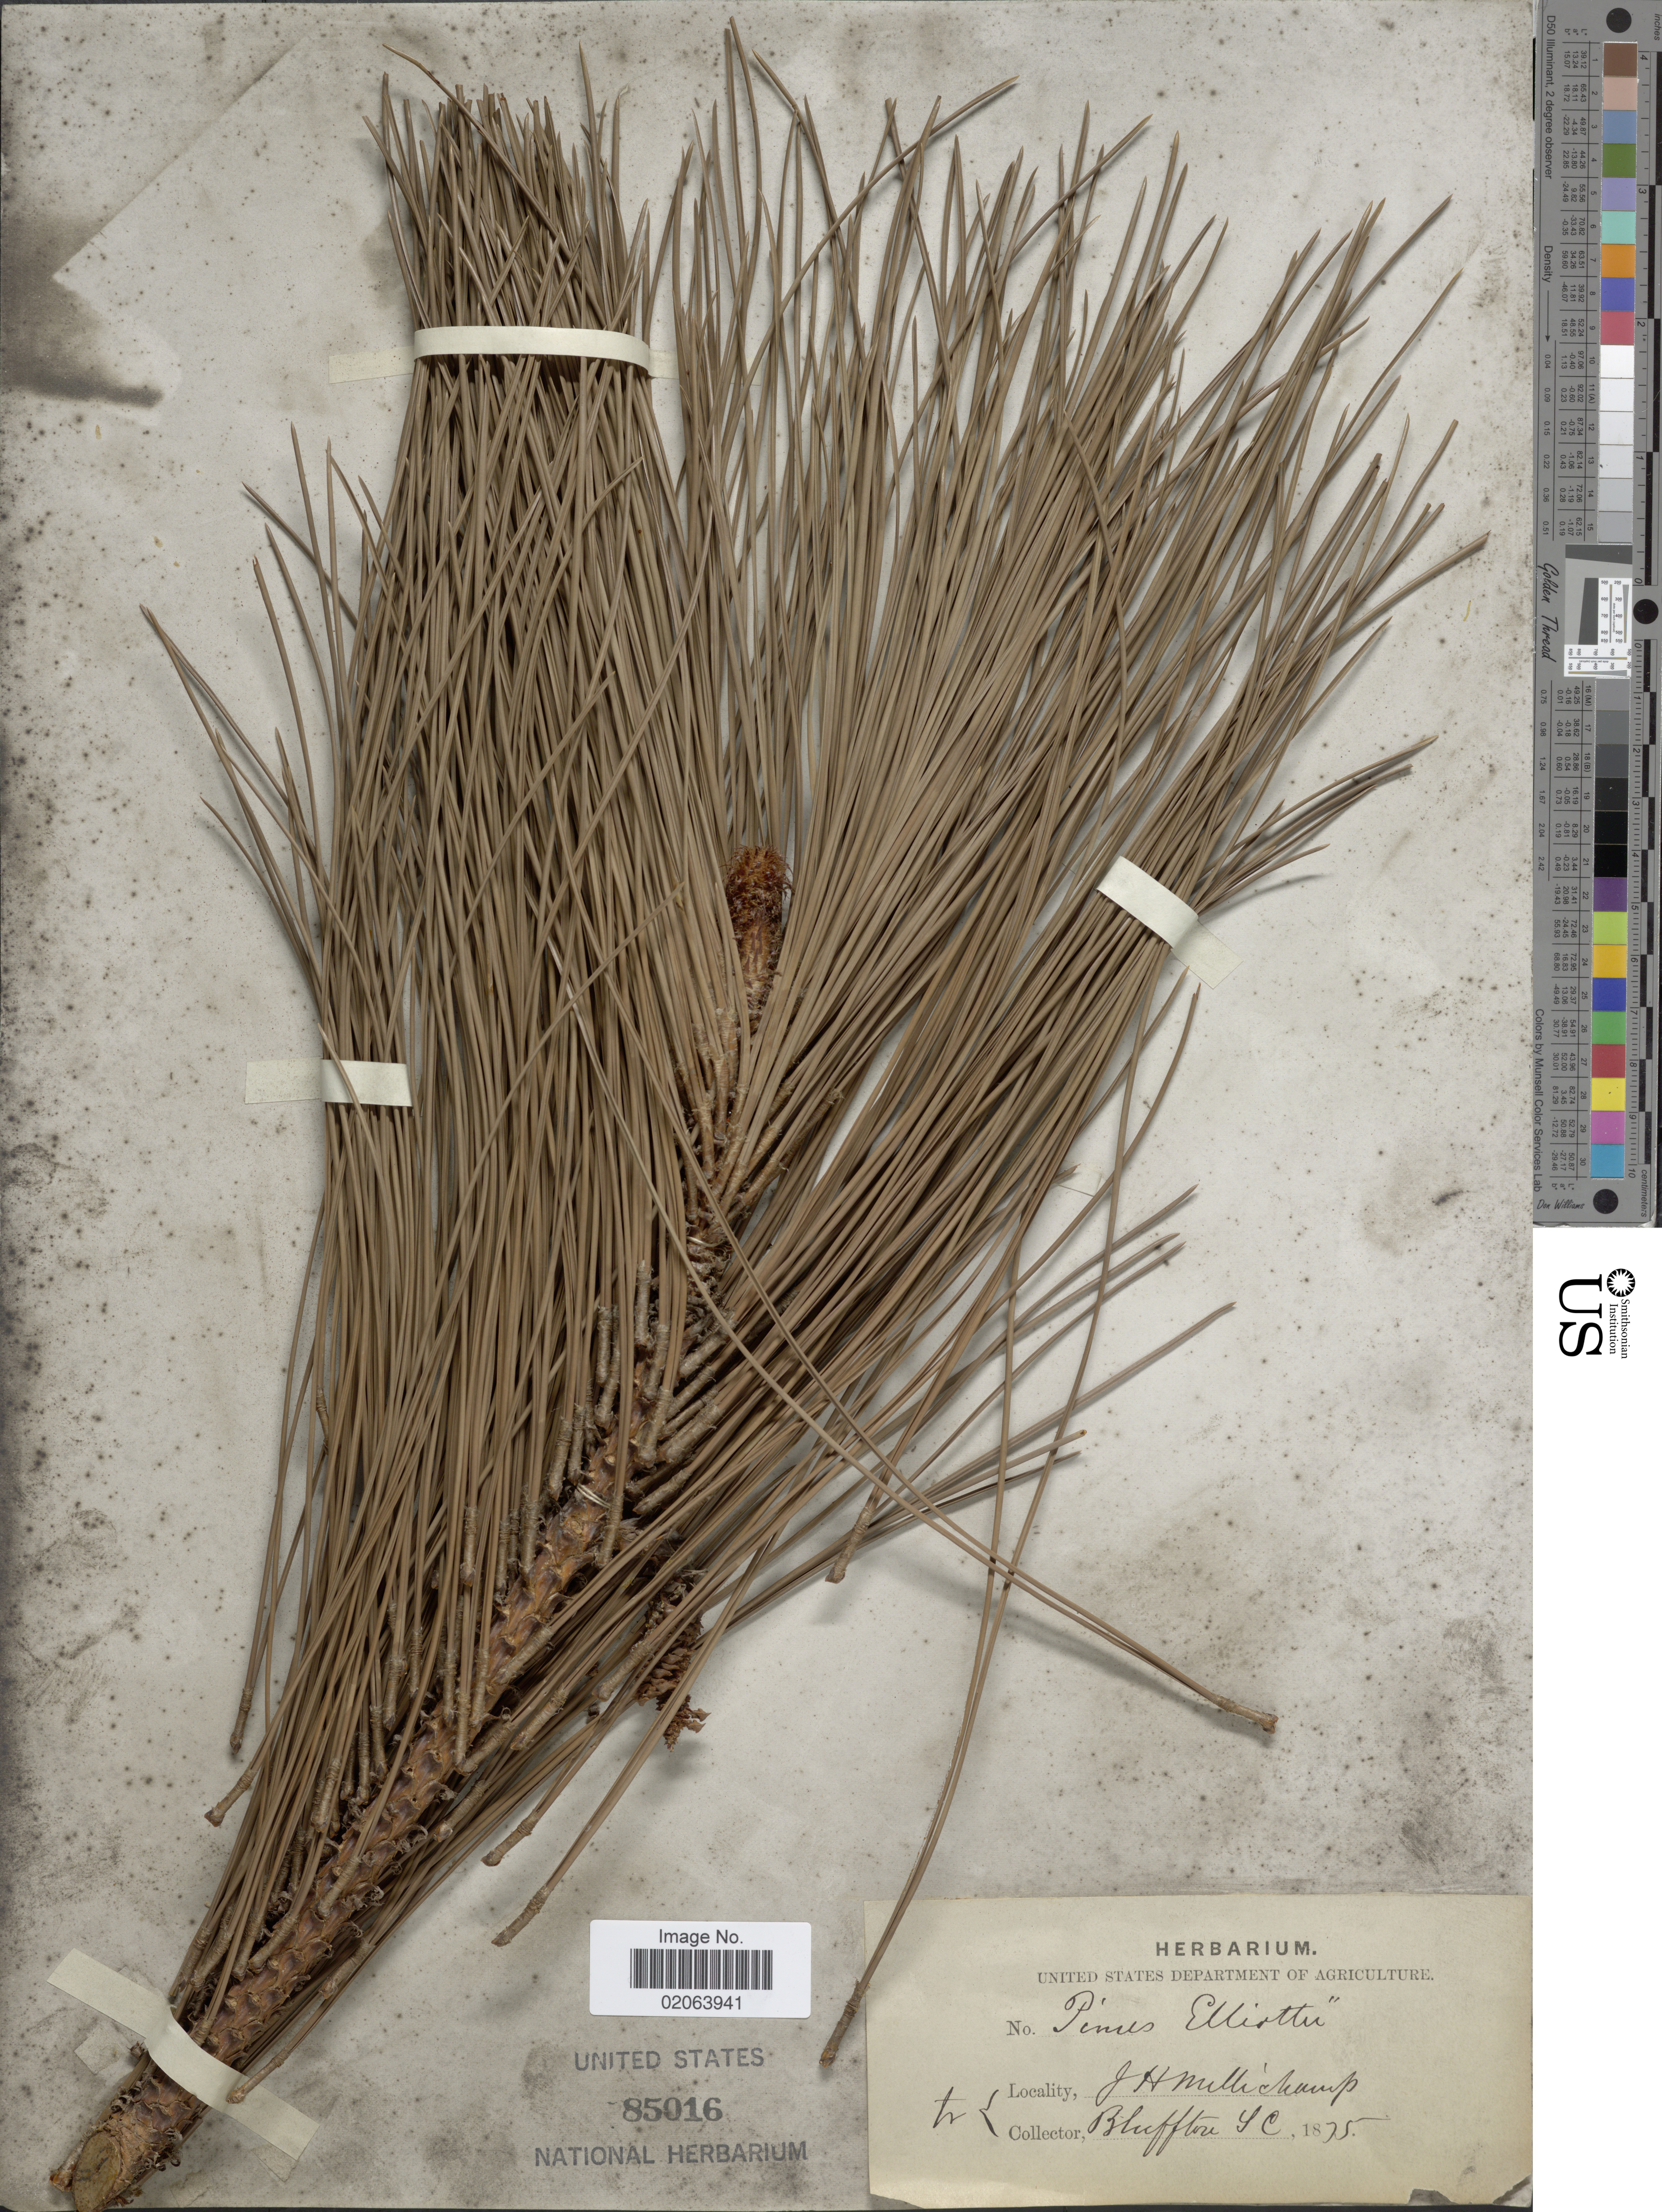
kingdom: Plantae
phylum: Tracheophyta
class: Pinopsida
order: Pinales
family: Pinaceae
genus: Pinus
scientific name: Pinus elliottii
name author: Engelm.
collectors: J. H. Mellichamp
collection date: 1875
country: United States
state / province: South Carolina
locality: Bluffton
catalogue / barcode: US 85016